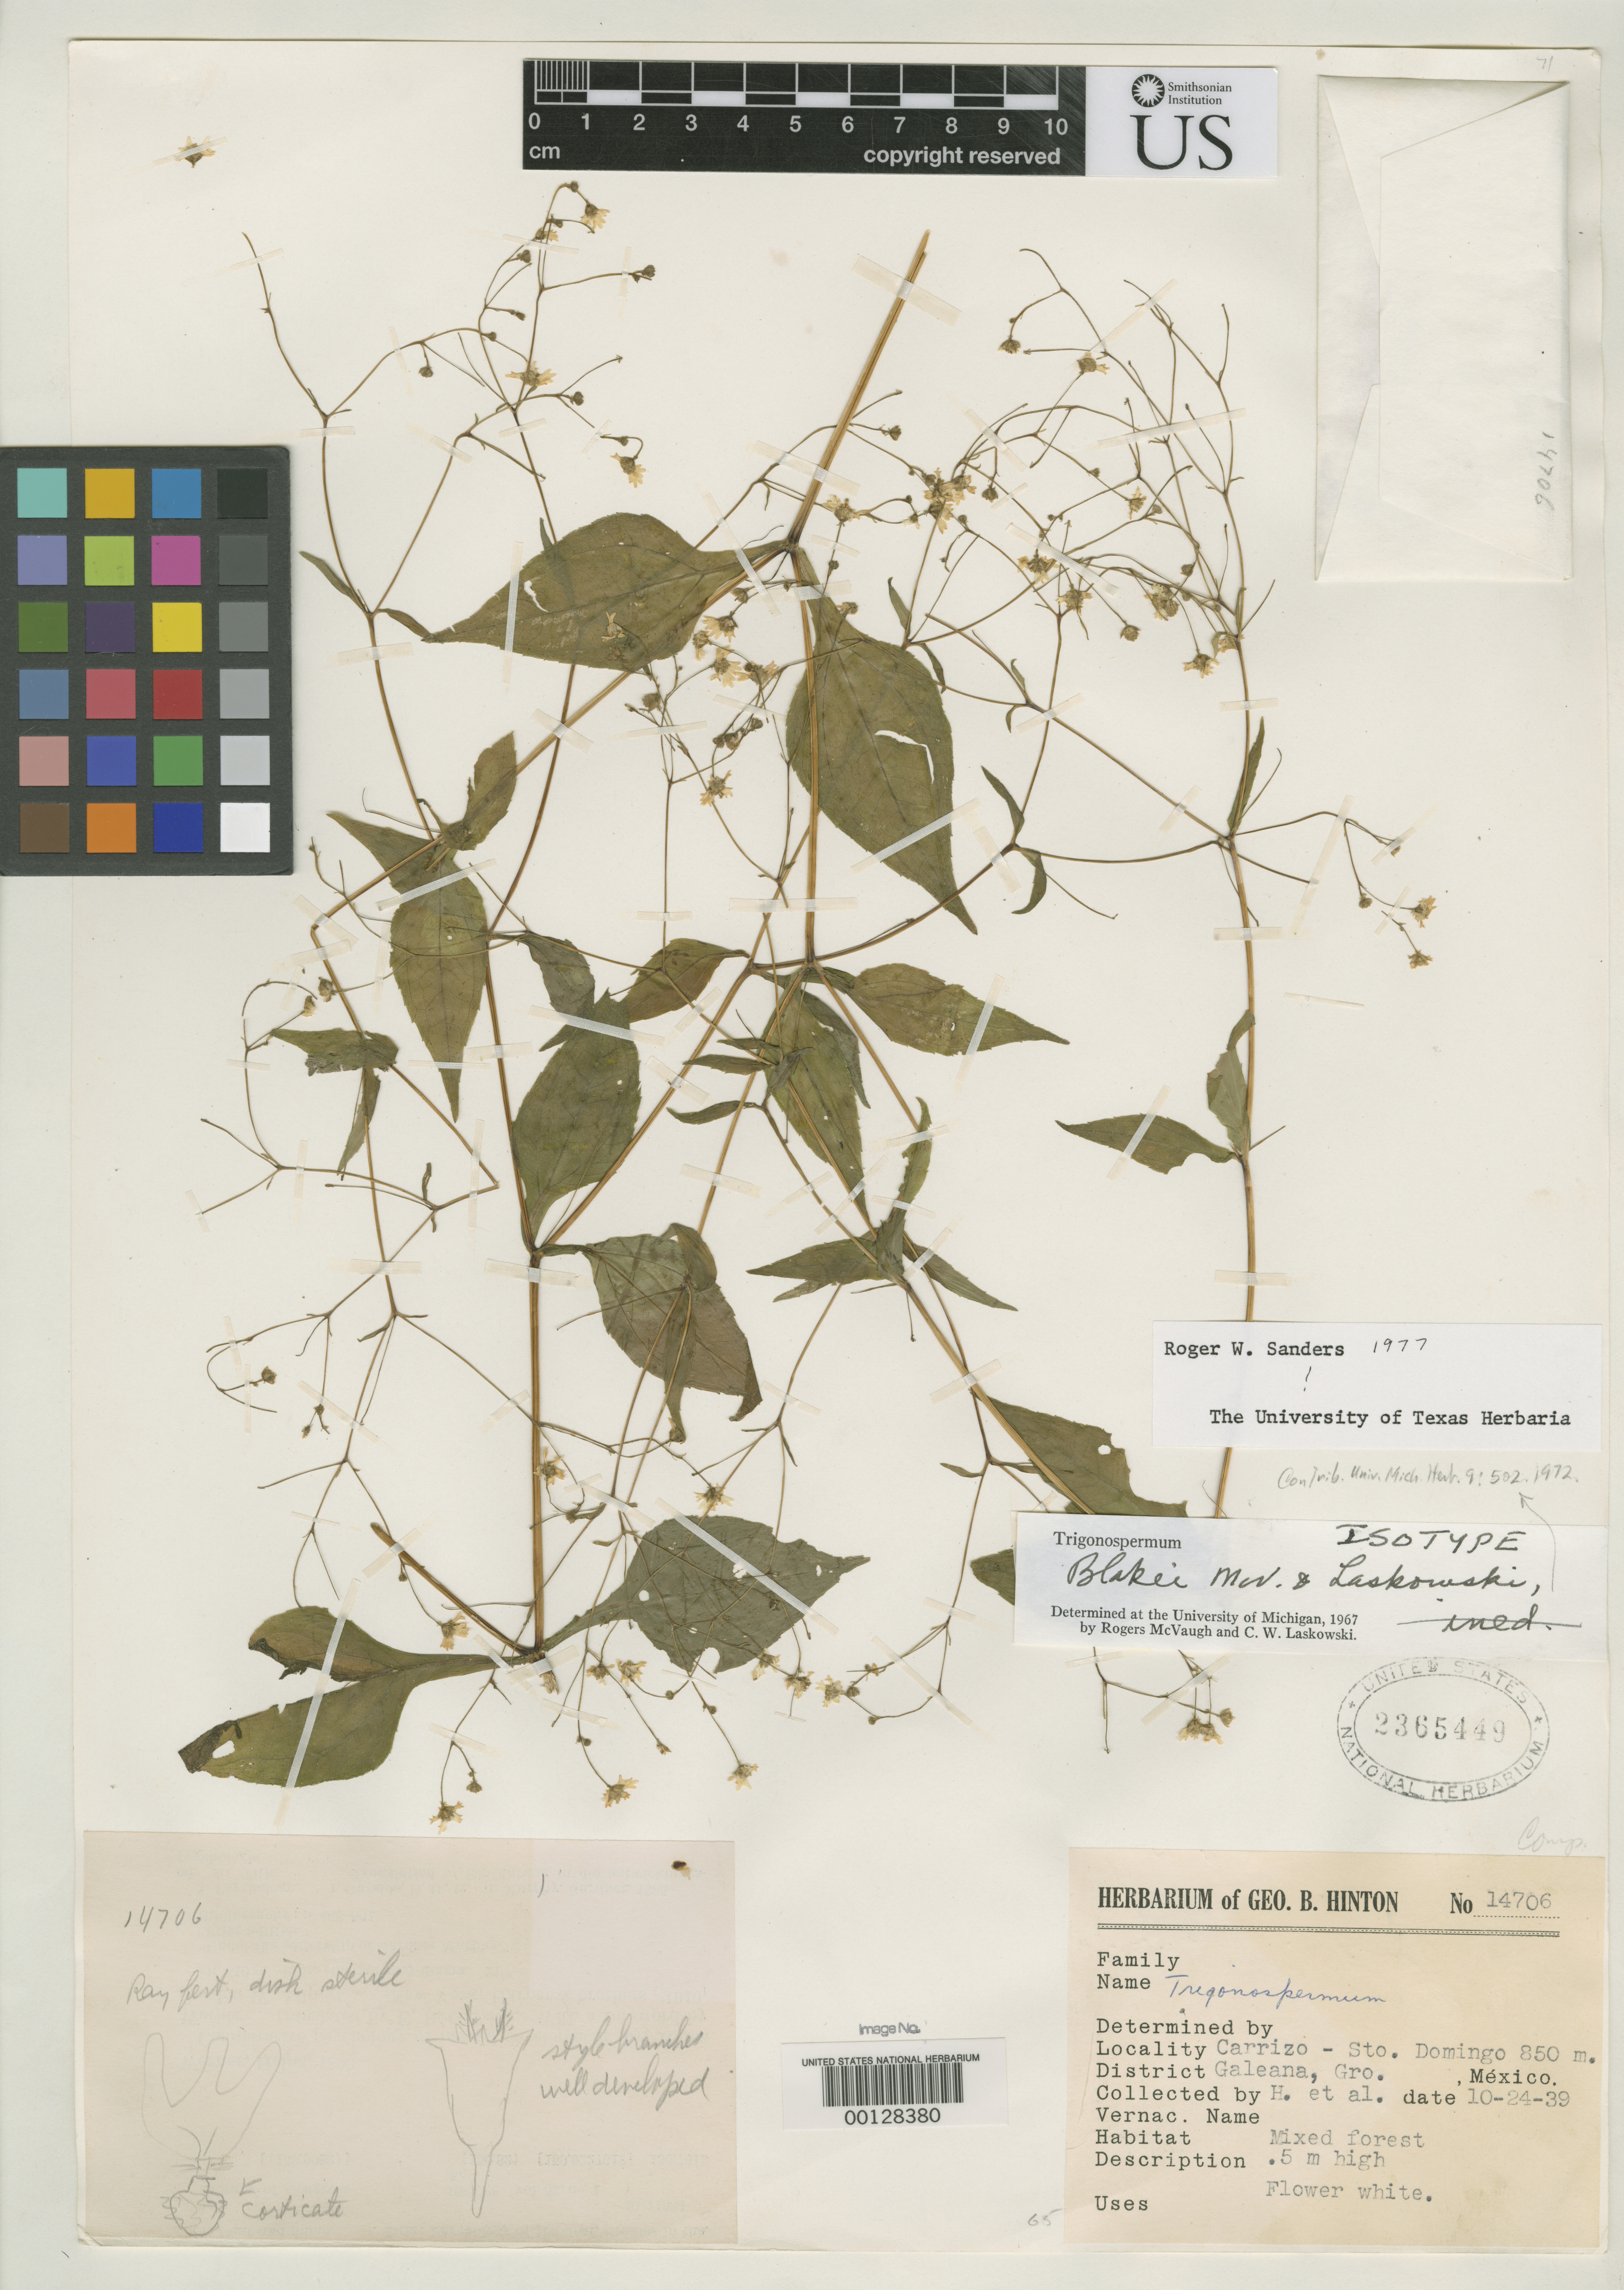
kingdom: Plantae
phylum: Tracheophyta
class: Magnoliopsida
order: Asterales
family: Asteraceae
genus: Trigonospermum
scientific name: Trigonospermum blakei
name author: McVaugh & Laskowski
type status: Isotype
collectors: G. B. Hinton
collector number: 14706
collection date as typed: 24 Oct 1939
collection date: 1939-10-24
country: Mexico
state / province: Guerrero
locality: Galeana Dist., between Carrizo and Santo Domingo.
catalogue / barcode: US 2365449